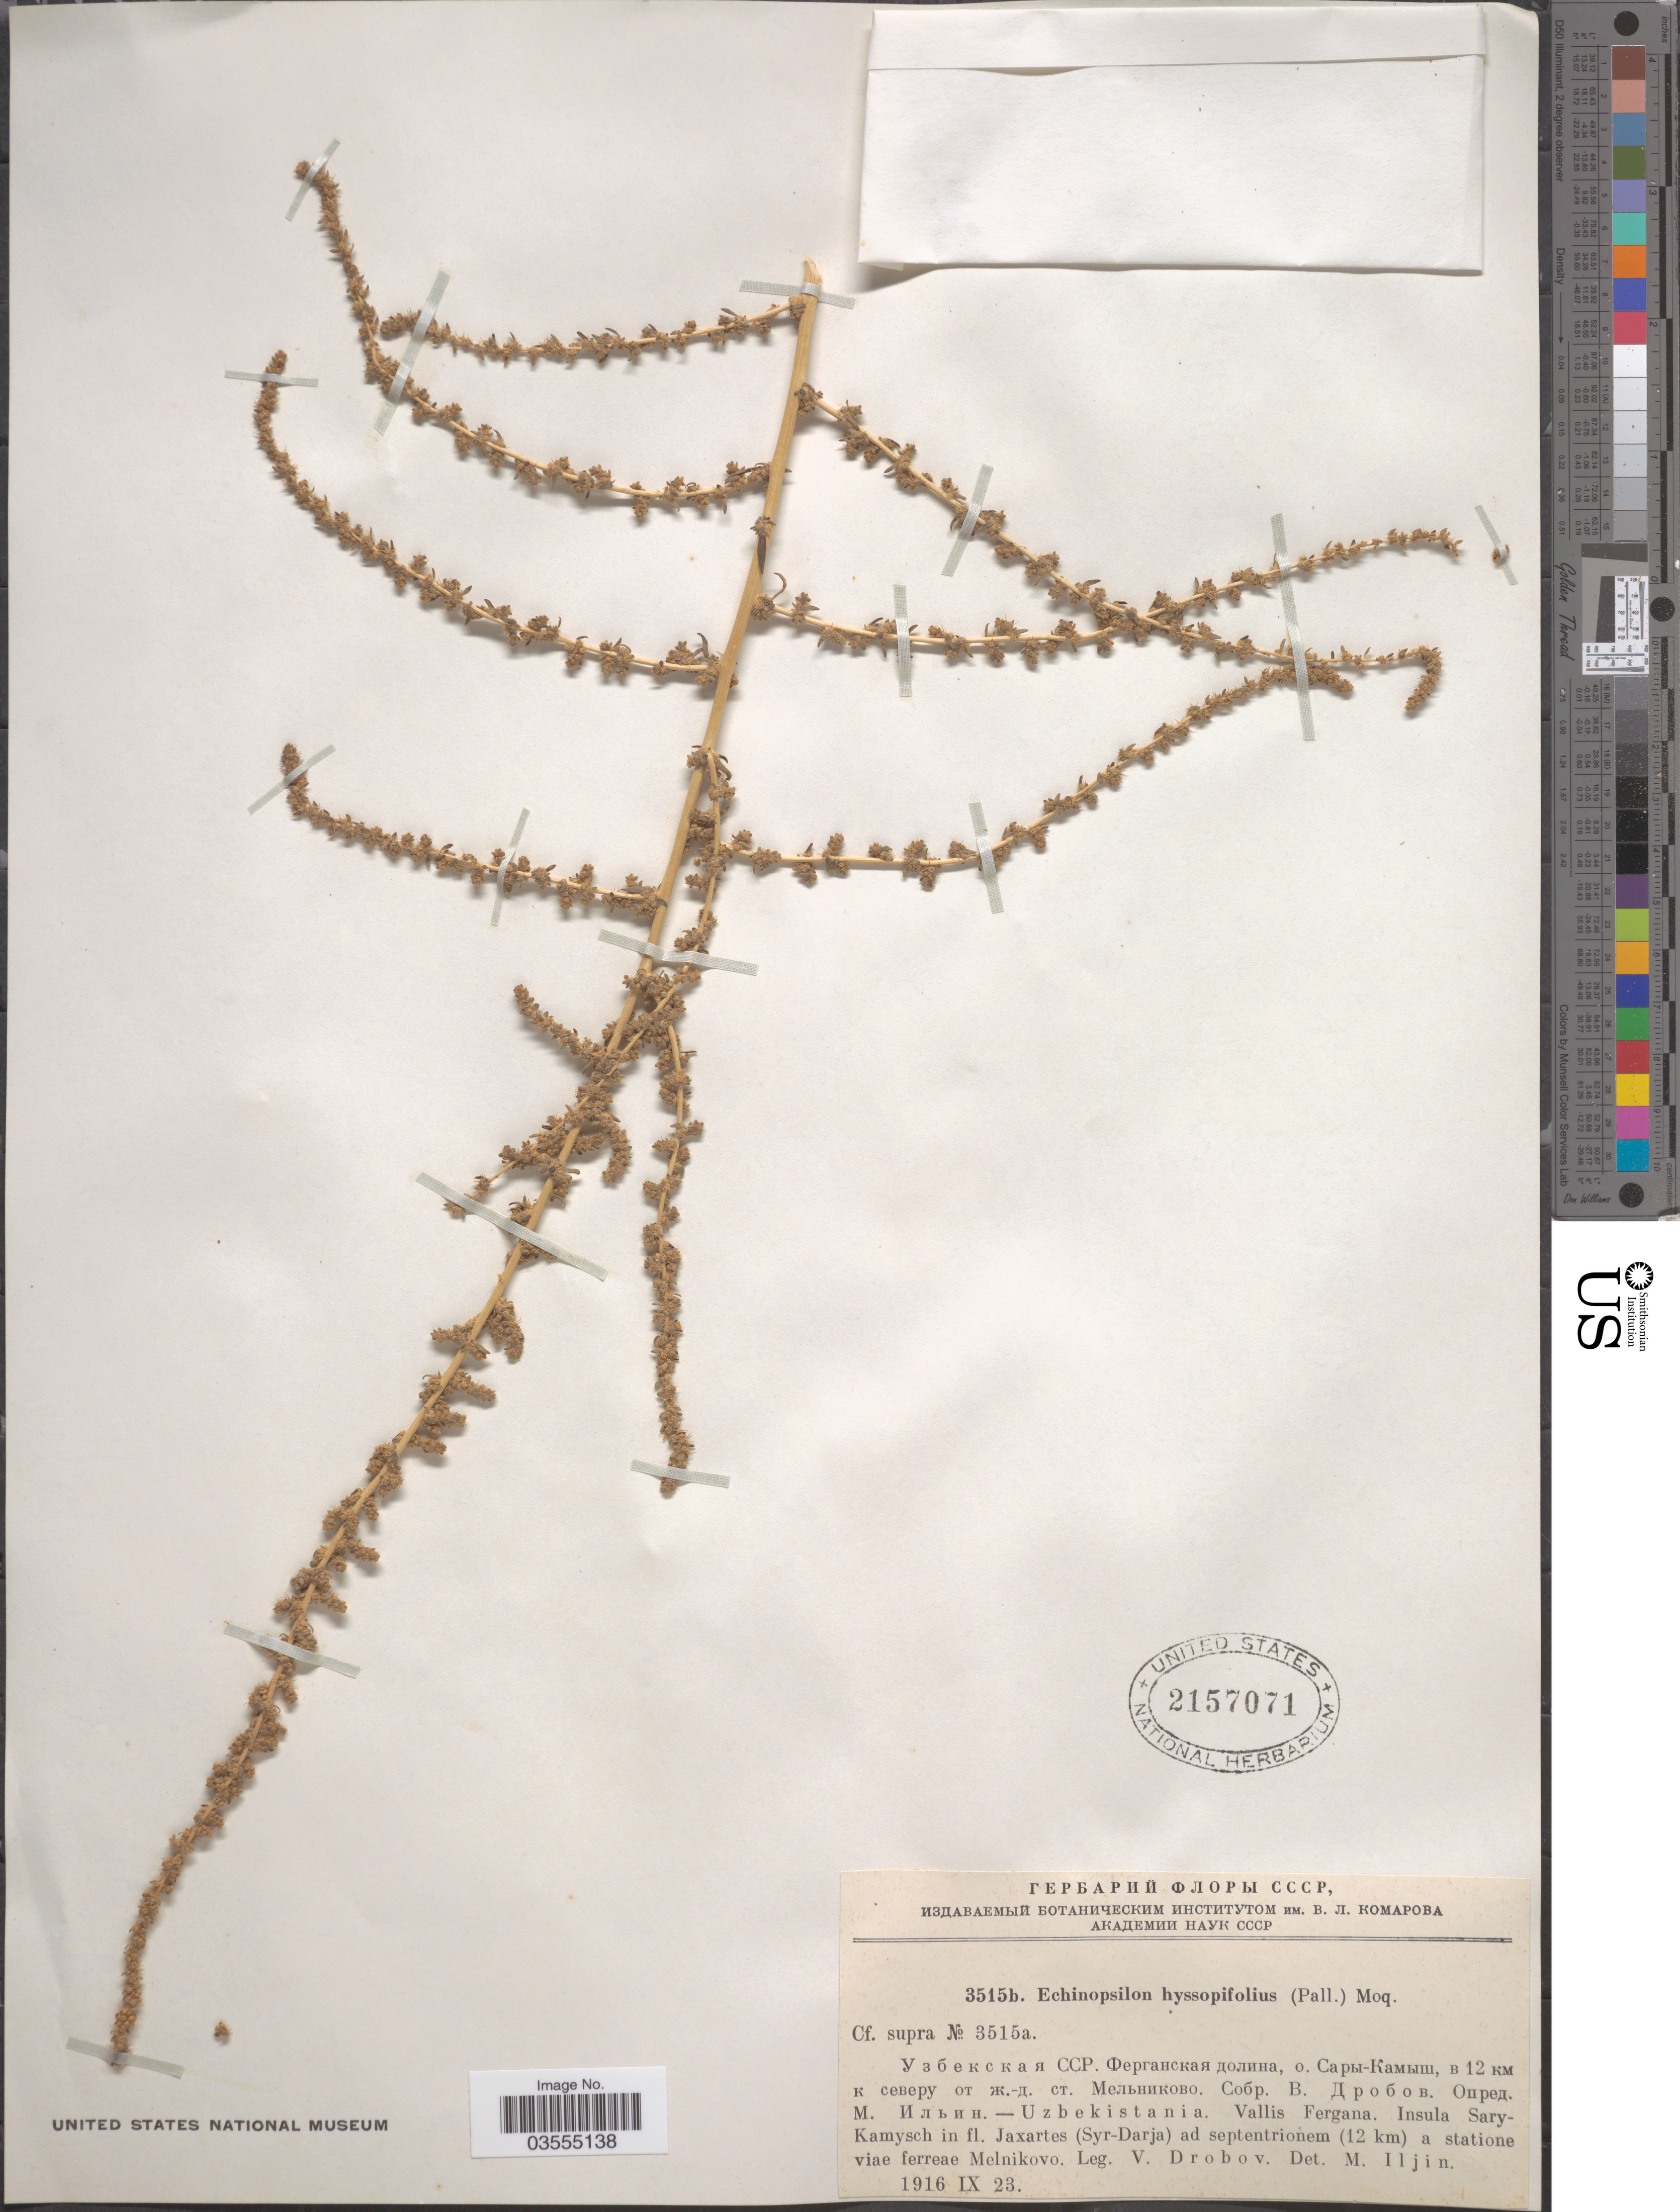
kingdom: Plantae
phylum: Tracheophyta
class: Magnoliopsida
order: Caryophyllales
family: Amaranthaceae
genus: Bassia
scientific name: Bassia hyssopifolia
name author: (Pall.) Kuntze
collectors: V. Drobov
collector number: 3515b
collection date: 1916-09-23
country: Uzbekistan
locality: Uzbekistania. Vallis Fergana. Insula Sary-Kamysch in fl. Jaxartes (Syr-Darja) ad septentrionem (12 km) a statione viae ferreae Melnikovo.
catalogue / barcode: US 2157071